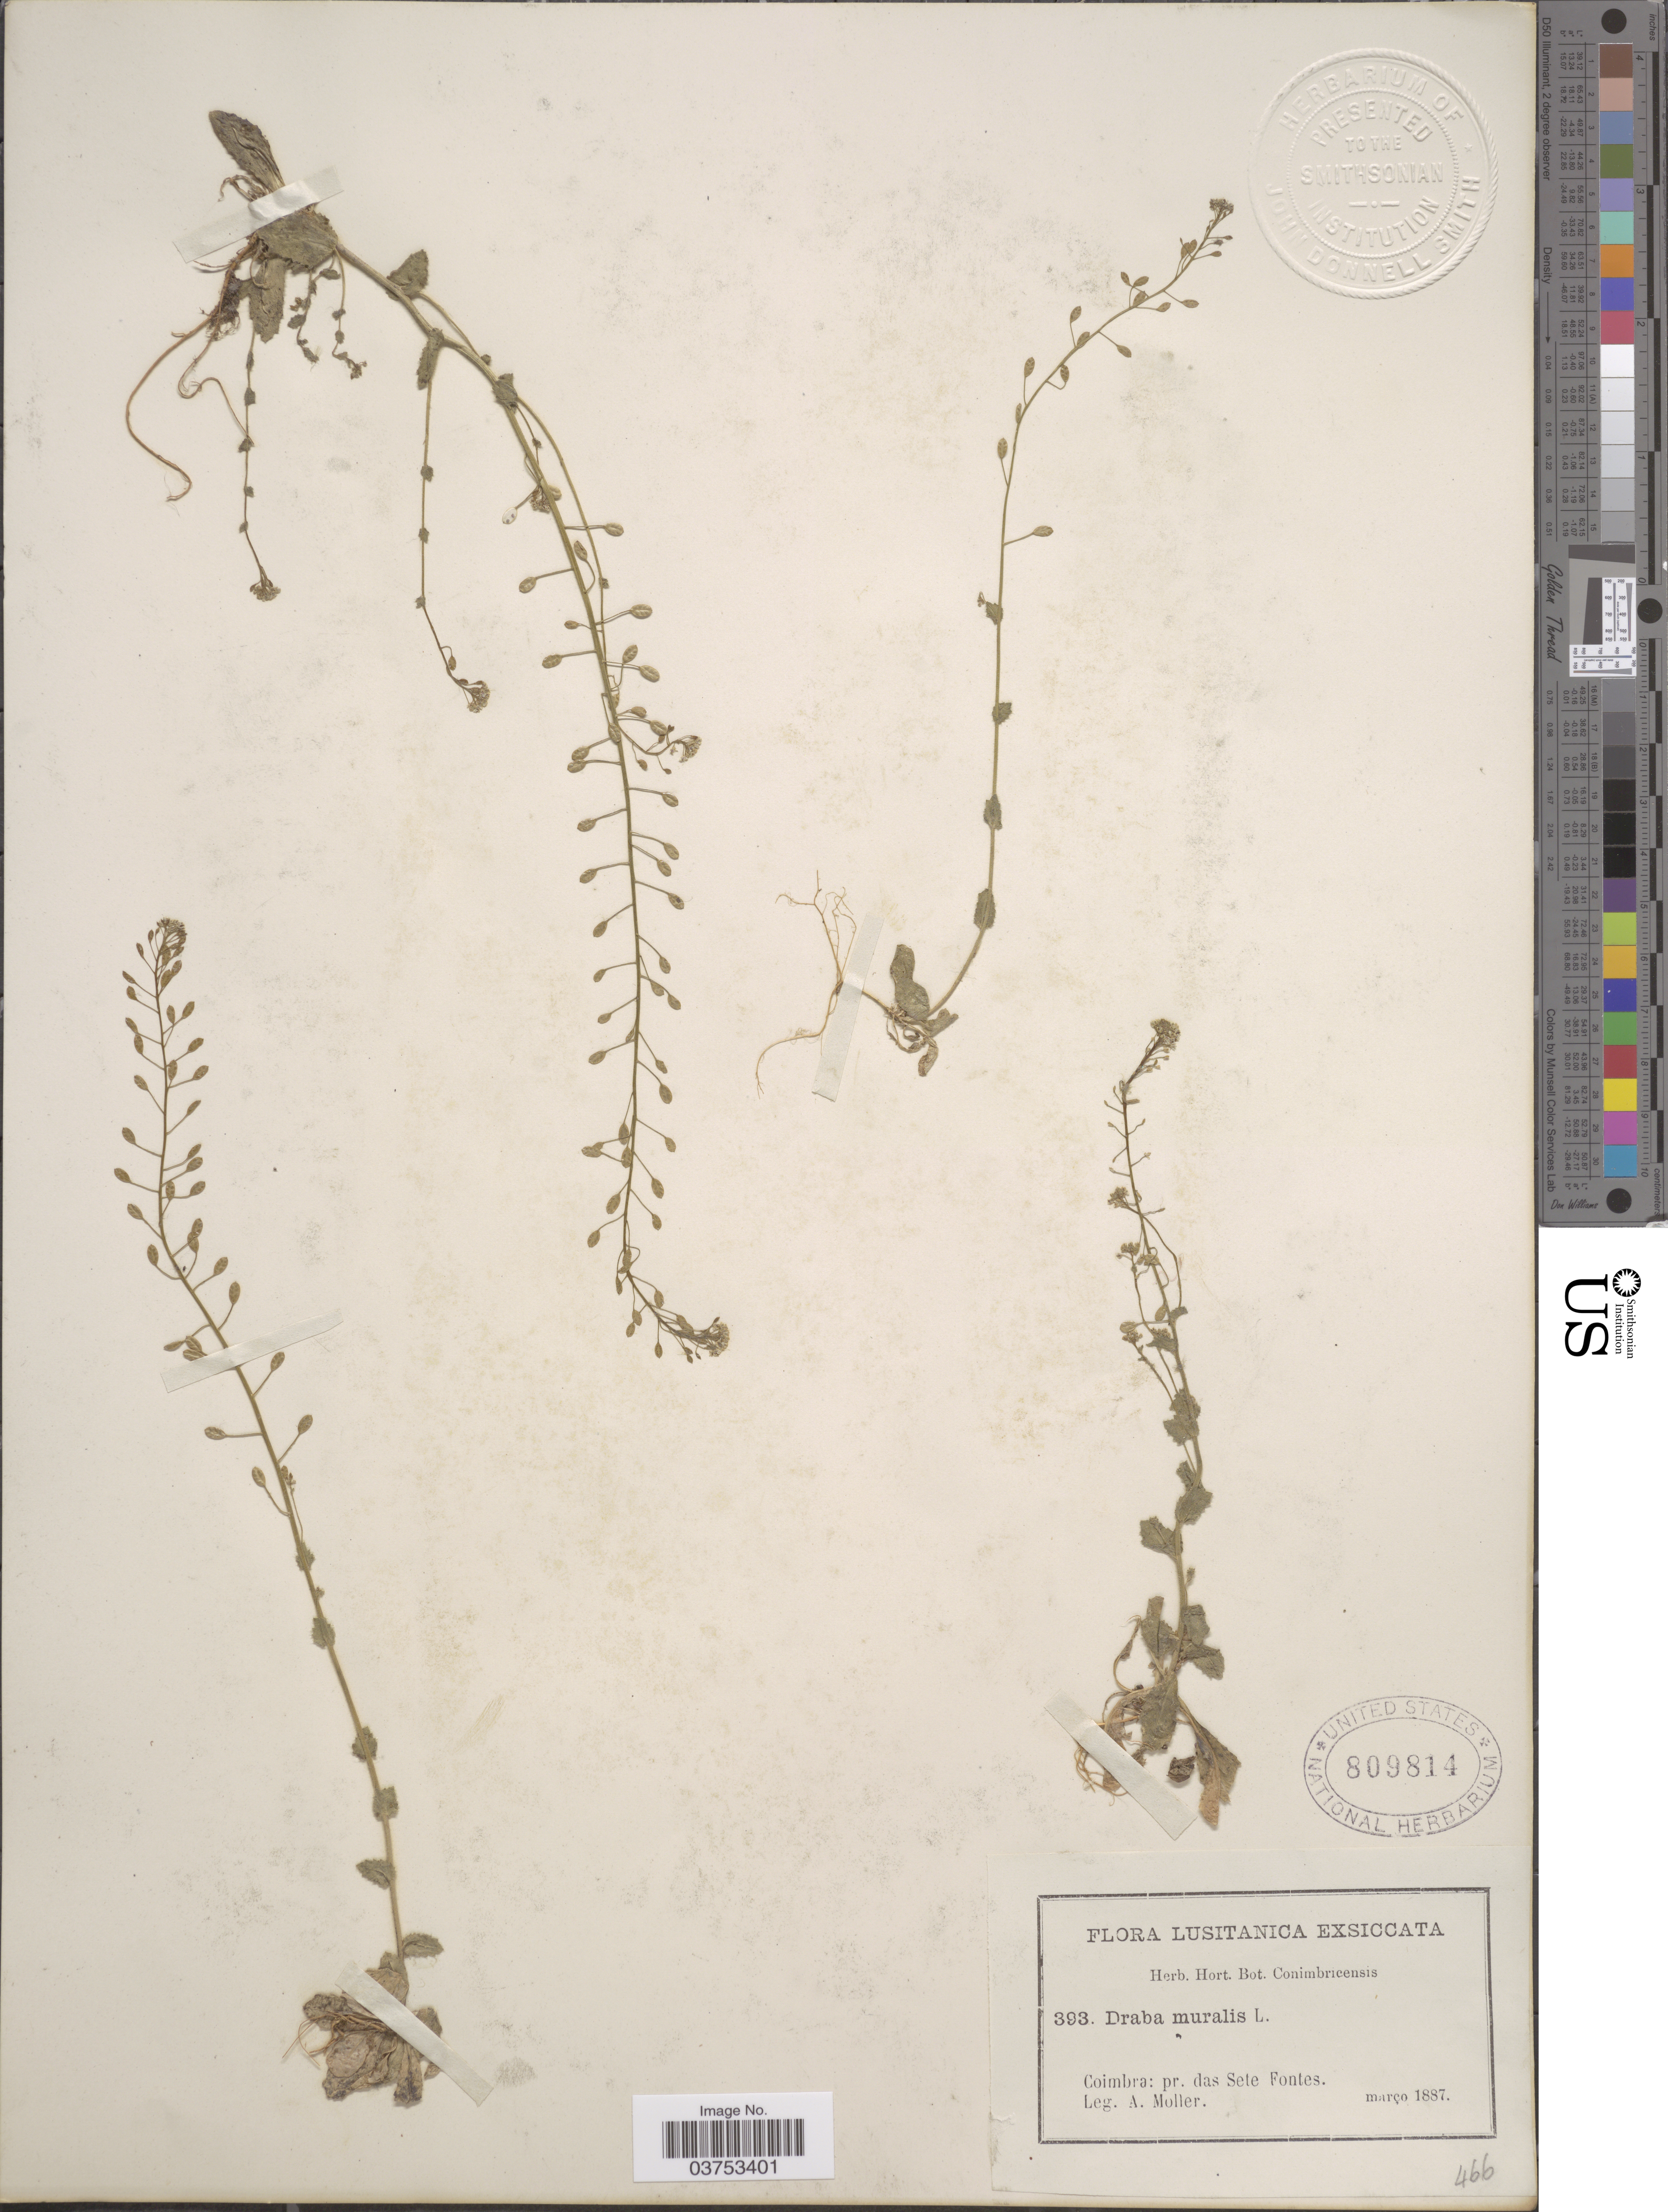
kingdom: Plantae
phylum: Tracheophyta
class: Magnoliopsida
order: Brassicales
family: Brassicaceae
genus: Draba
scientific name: Draba muralis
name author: L.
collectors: A. Moller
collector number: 393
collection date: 1887-03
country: Portugal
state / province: Coimbra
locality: Lusitanica. Coimbra: pr. das Sete Fontes.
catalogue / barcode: US 809814